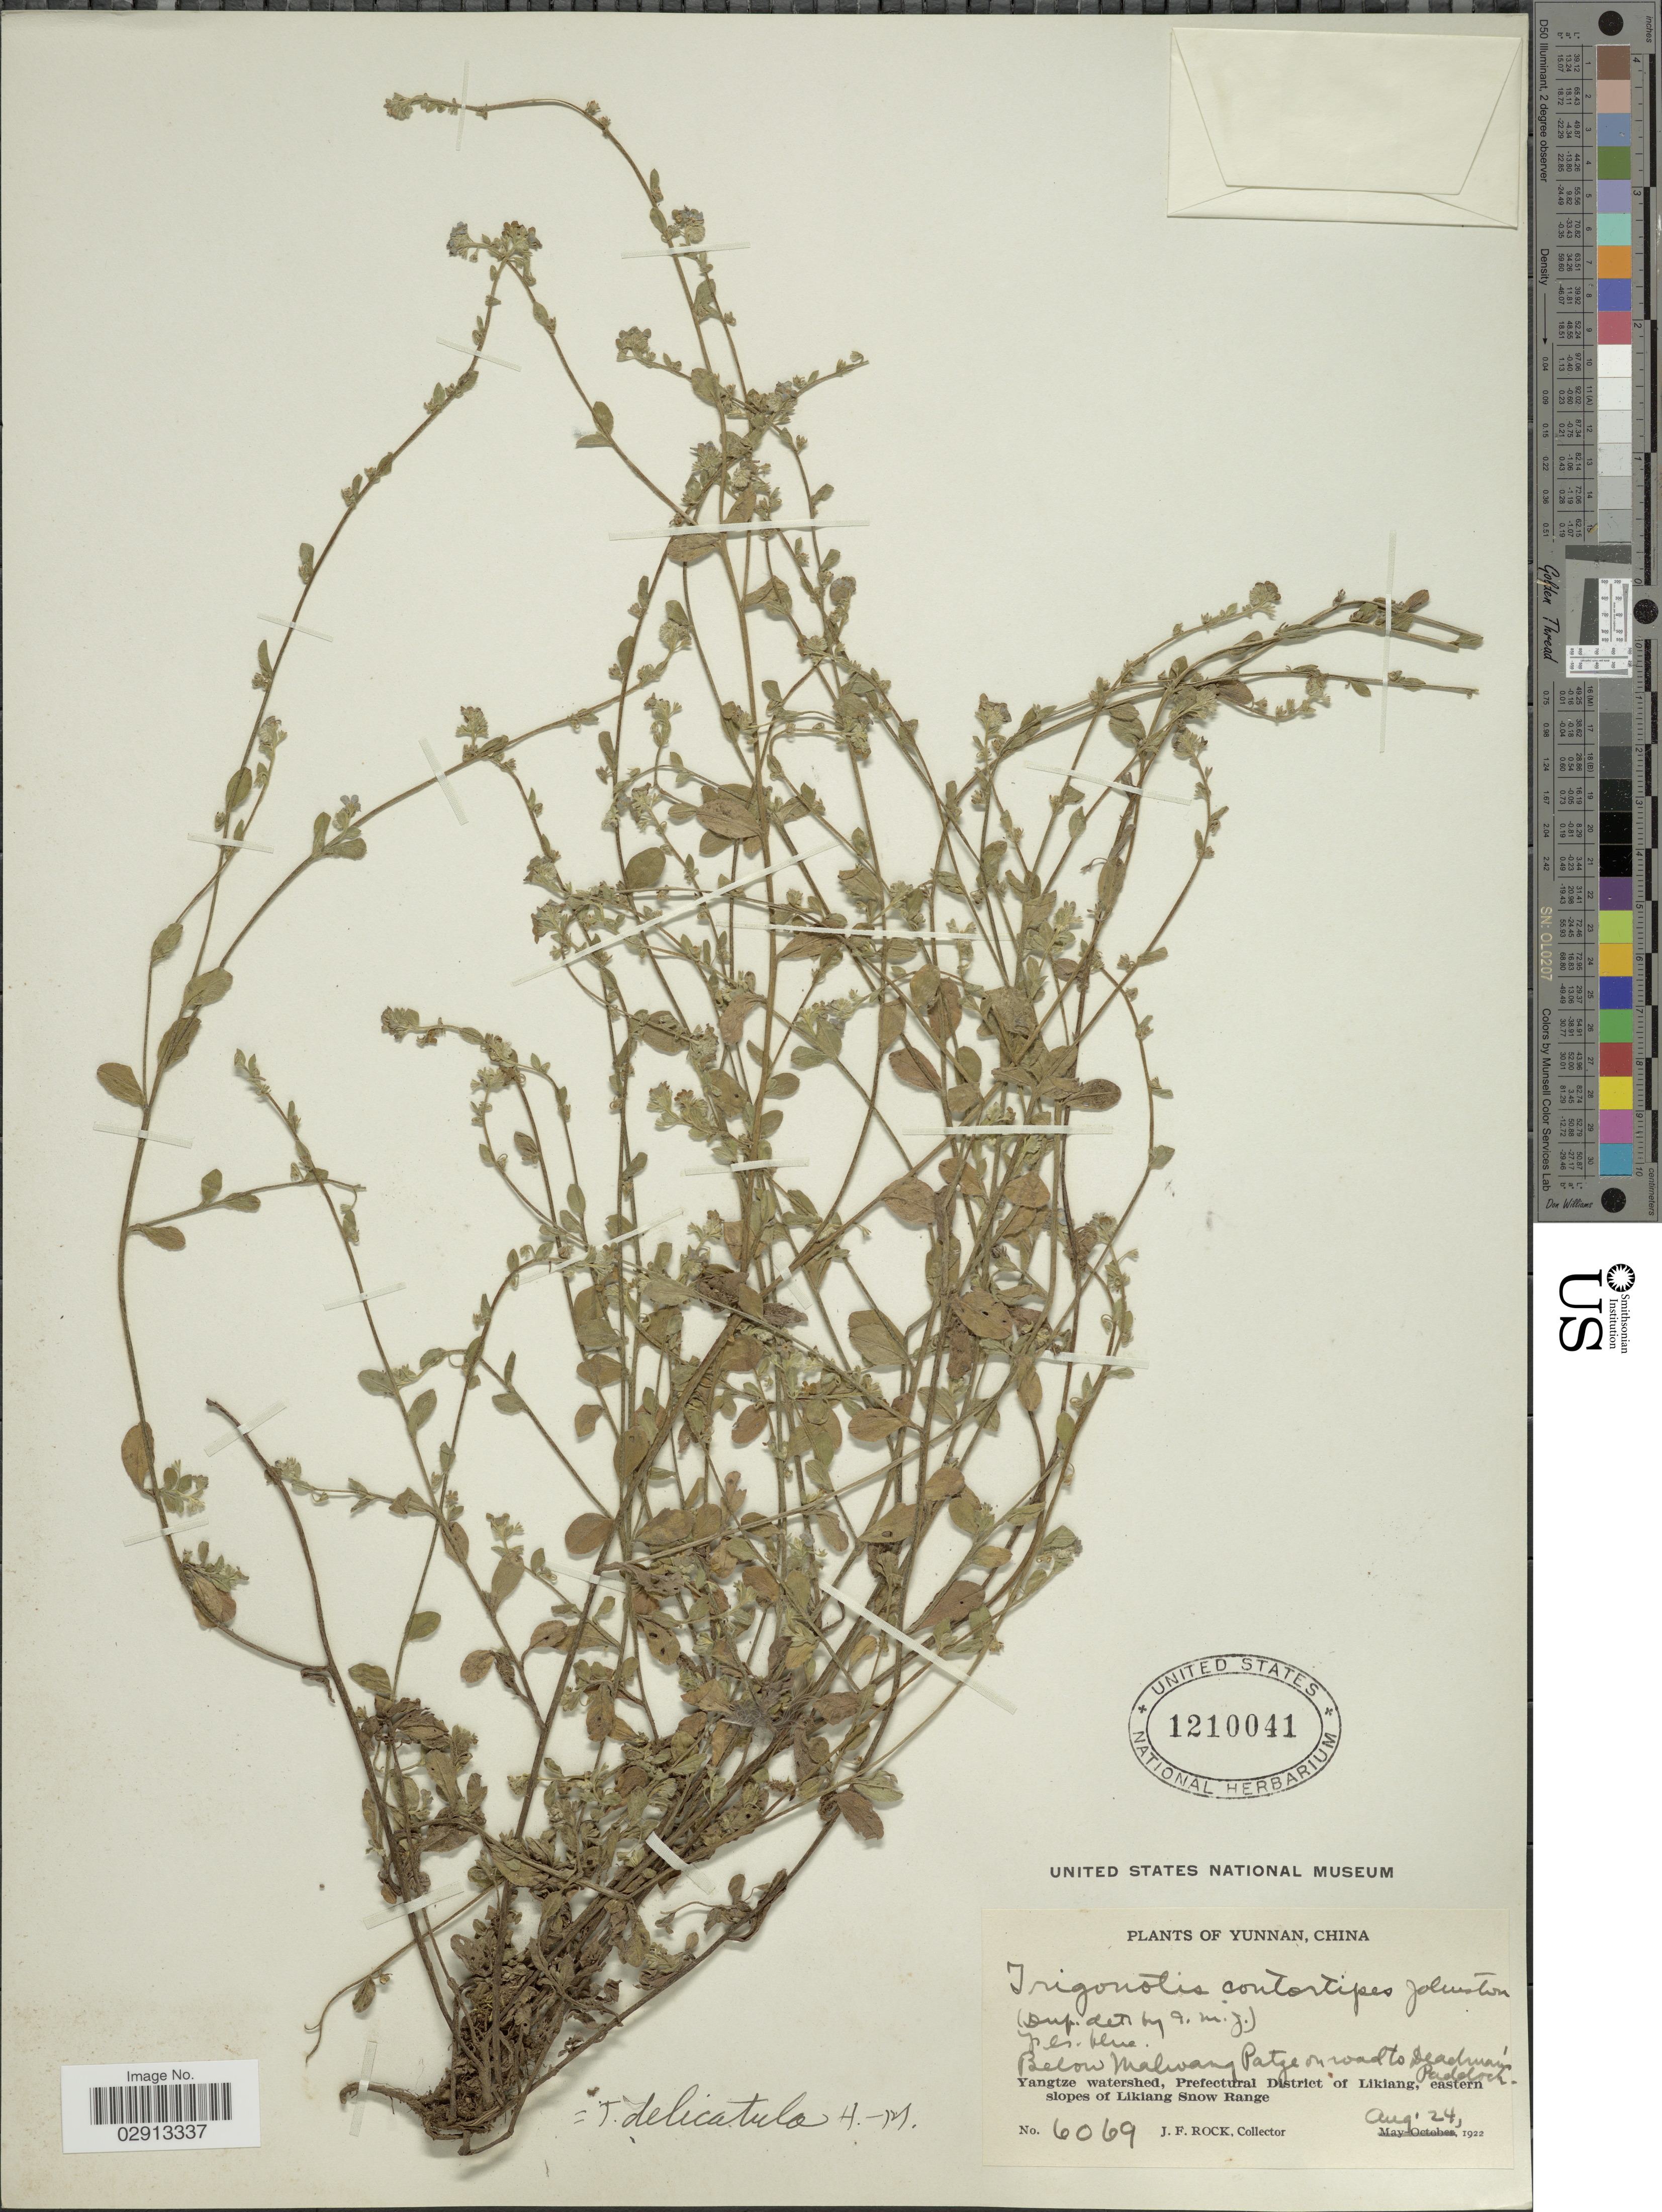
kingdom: Plantae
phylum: Tracheophyta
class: Magnoliopsida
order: Boraginales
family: Boraginaceae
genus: Trigonotis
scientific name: Trigonotis delicatula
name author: Hand.-Mazz.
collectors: J. Rock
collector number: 6069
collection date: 1922-08-24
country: China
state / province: Yunnan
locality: Below Mahoang Patze on road to Deadman's Paddock. Yangtze watershed, Prefectural District of Likiang, eastern slopes of Likiang Snow Range.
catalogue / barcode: US 1210041